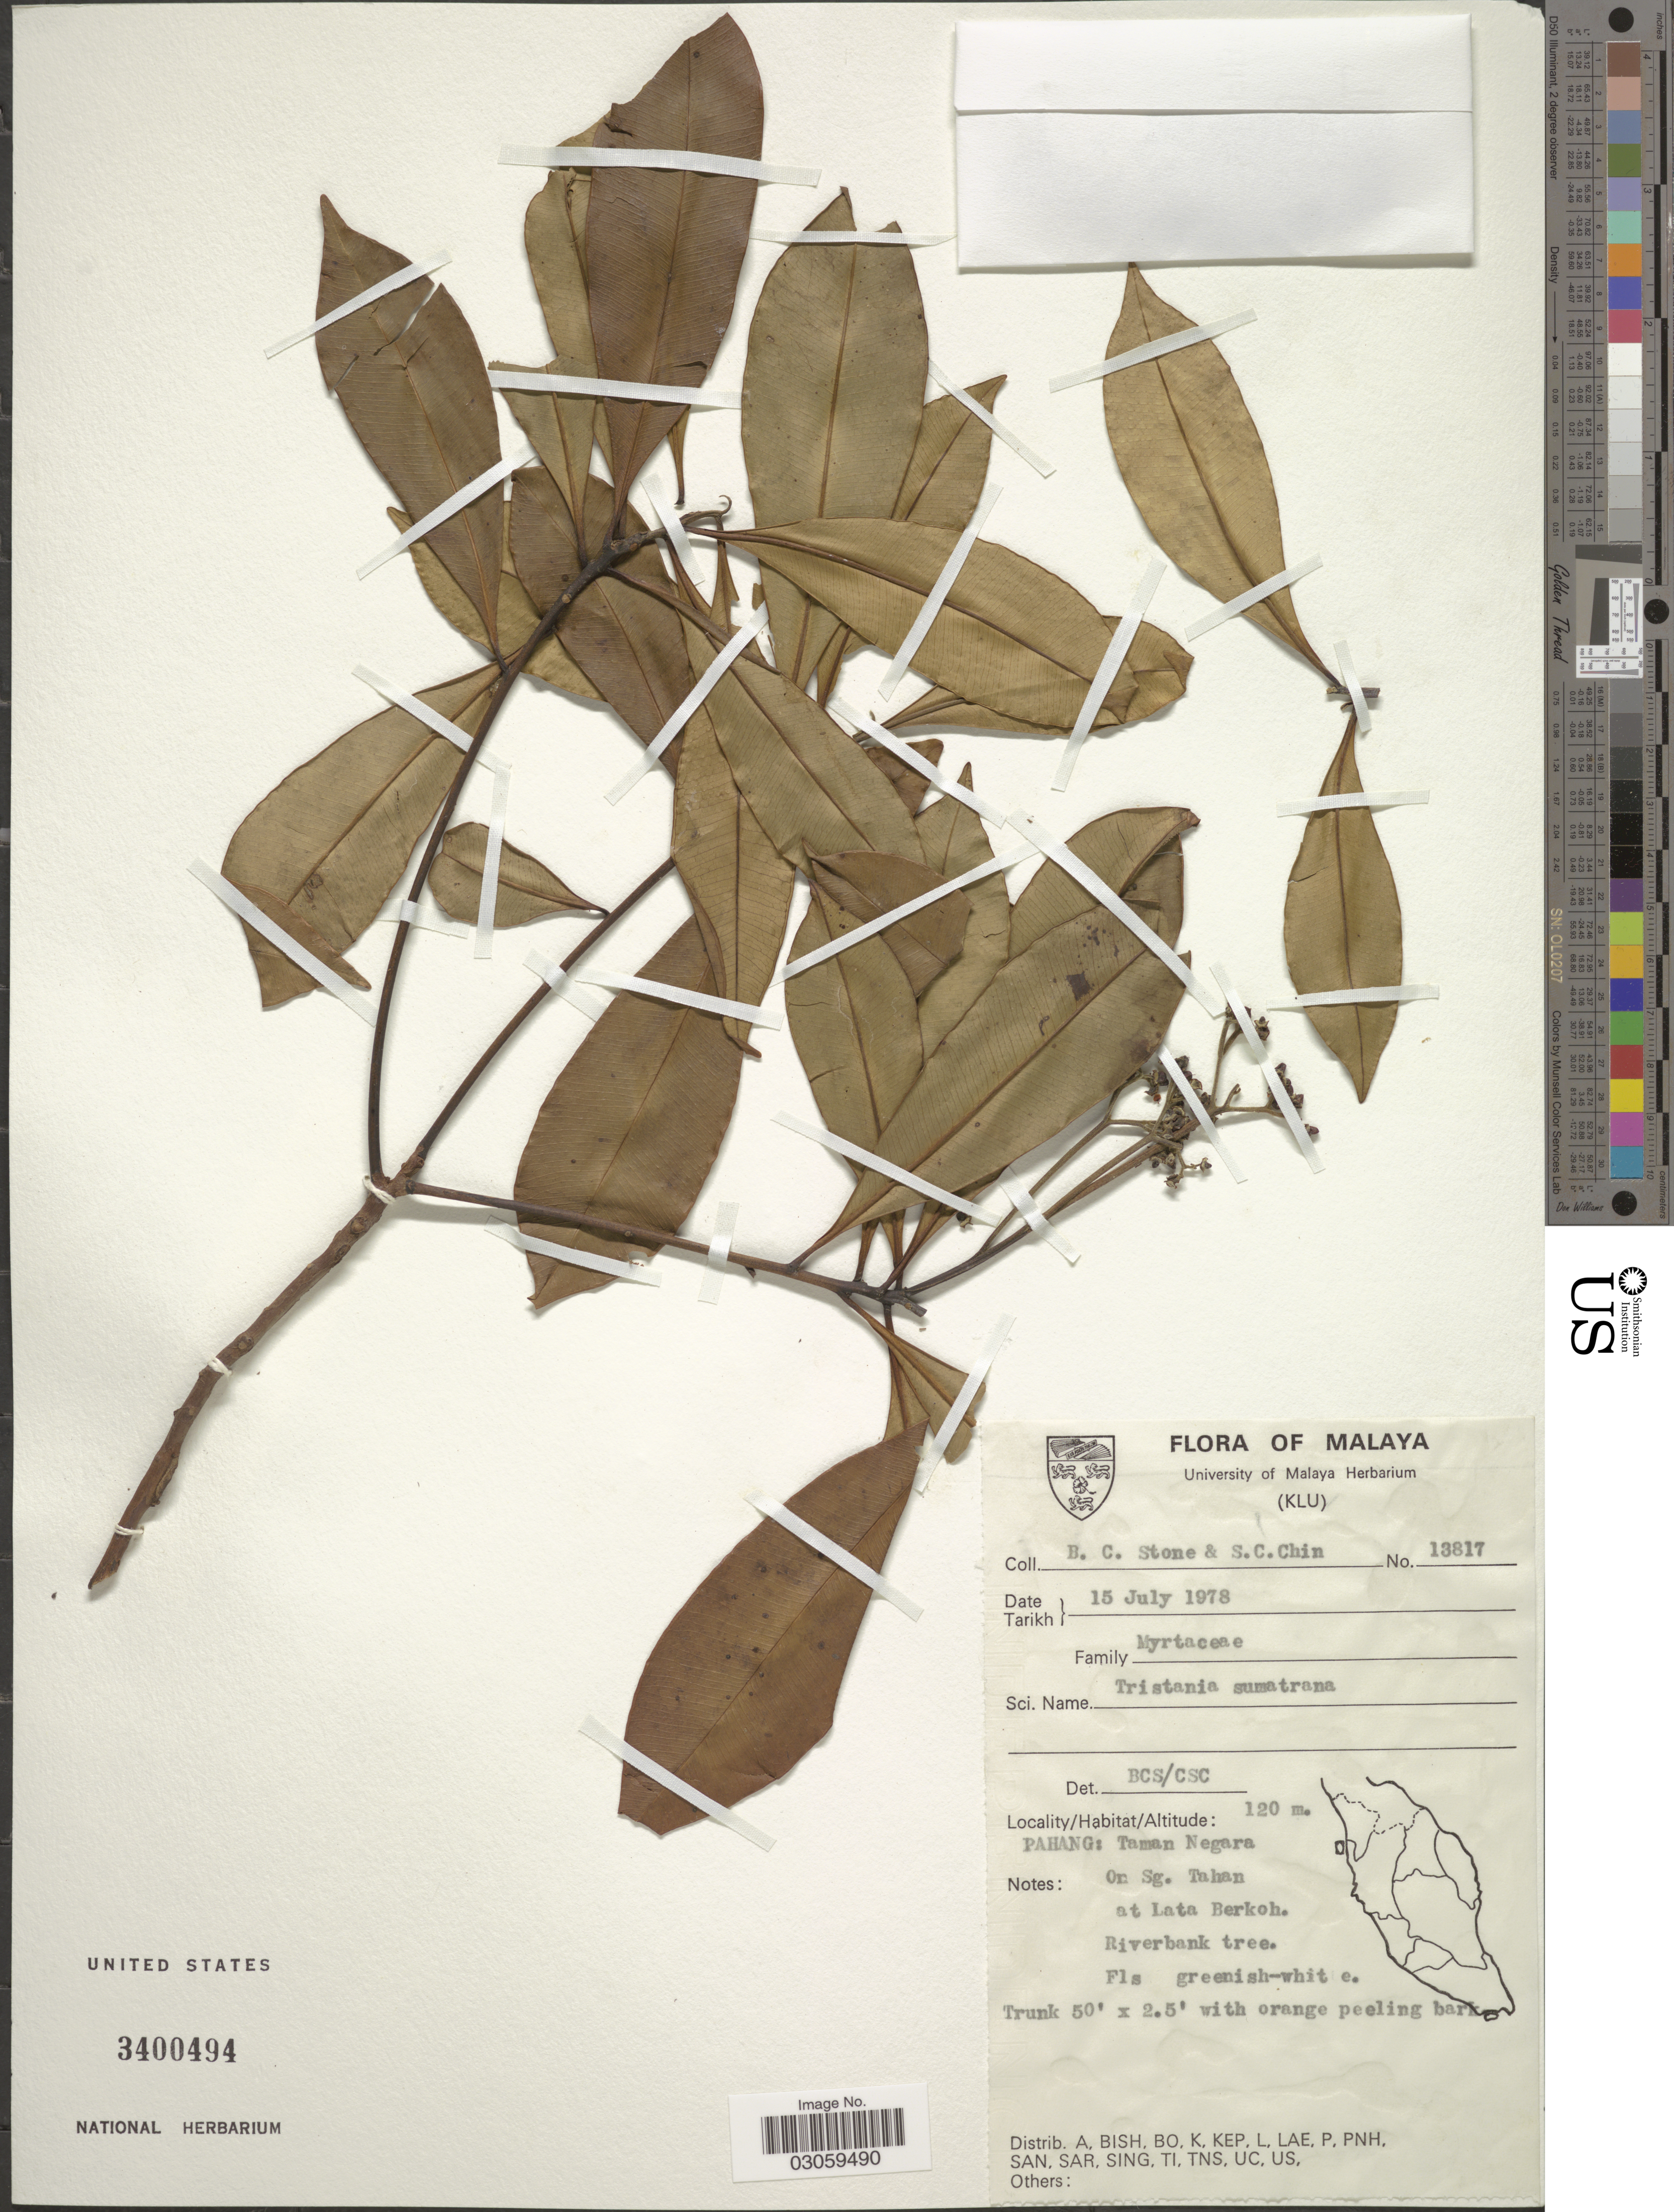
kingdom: Plantae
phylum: Tracheophyta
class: Magnoliopsida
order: Myrtales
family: Myrtaceae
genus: Tristaniopsis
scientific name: Tristaniopsis whiteana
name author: (Griff.) P.G. Wilson & J. T. Waterh.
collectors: B. C. Stone & S. Chin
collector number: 13817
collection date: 1978-07-15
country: Malaysia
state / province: Pahang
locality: Taman Negara. Malaya. On Sg. Tahan at Lata Berkoh.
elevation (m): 120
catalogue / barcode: US 3400494